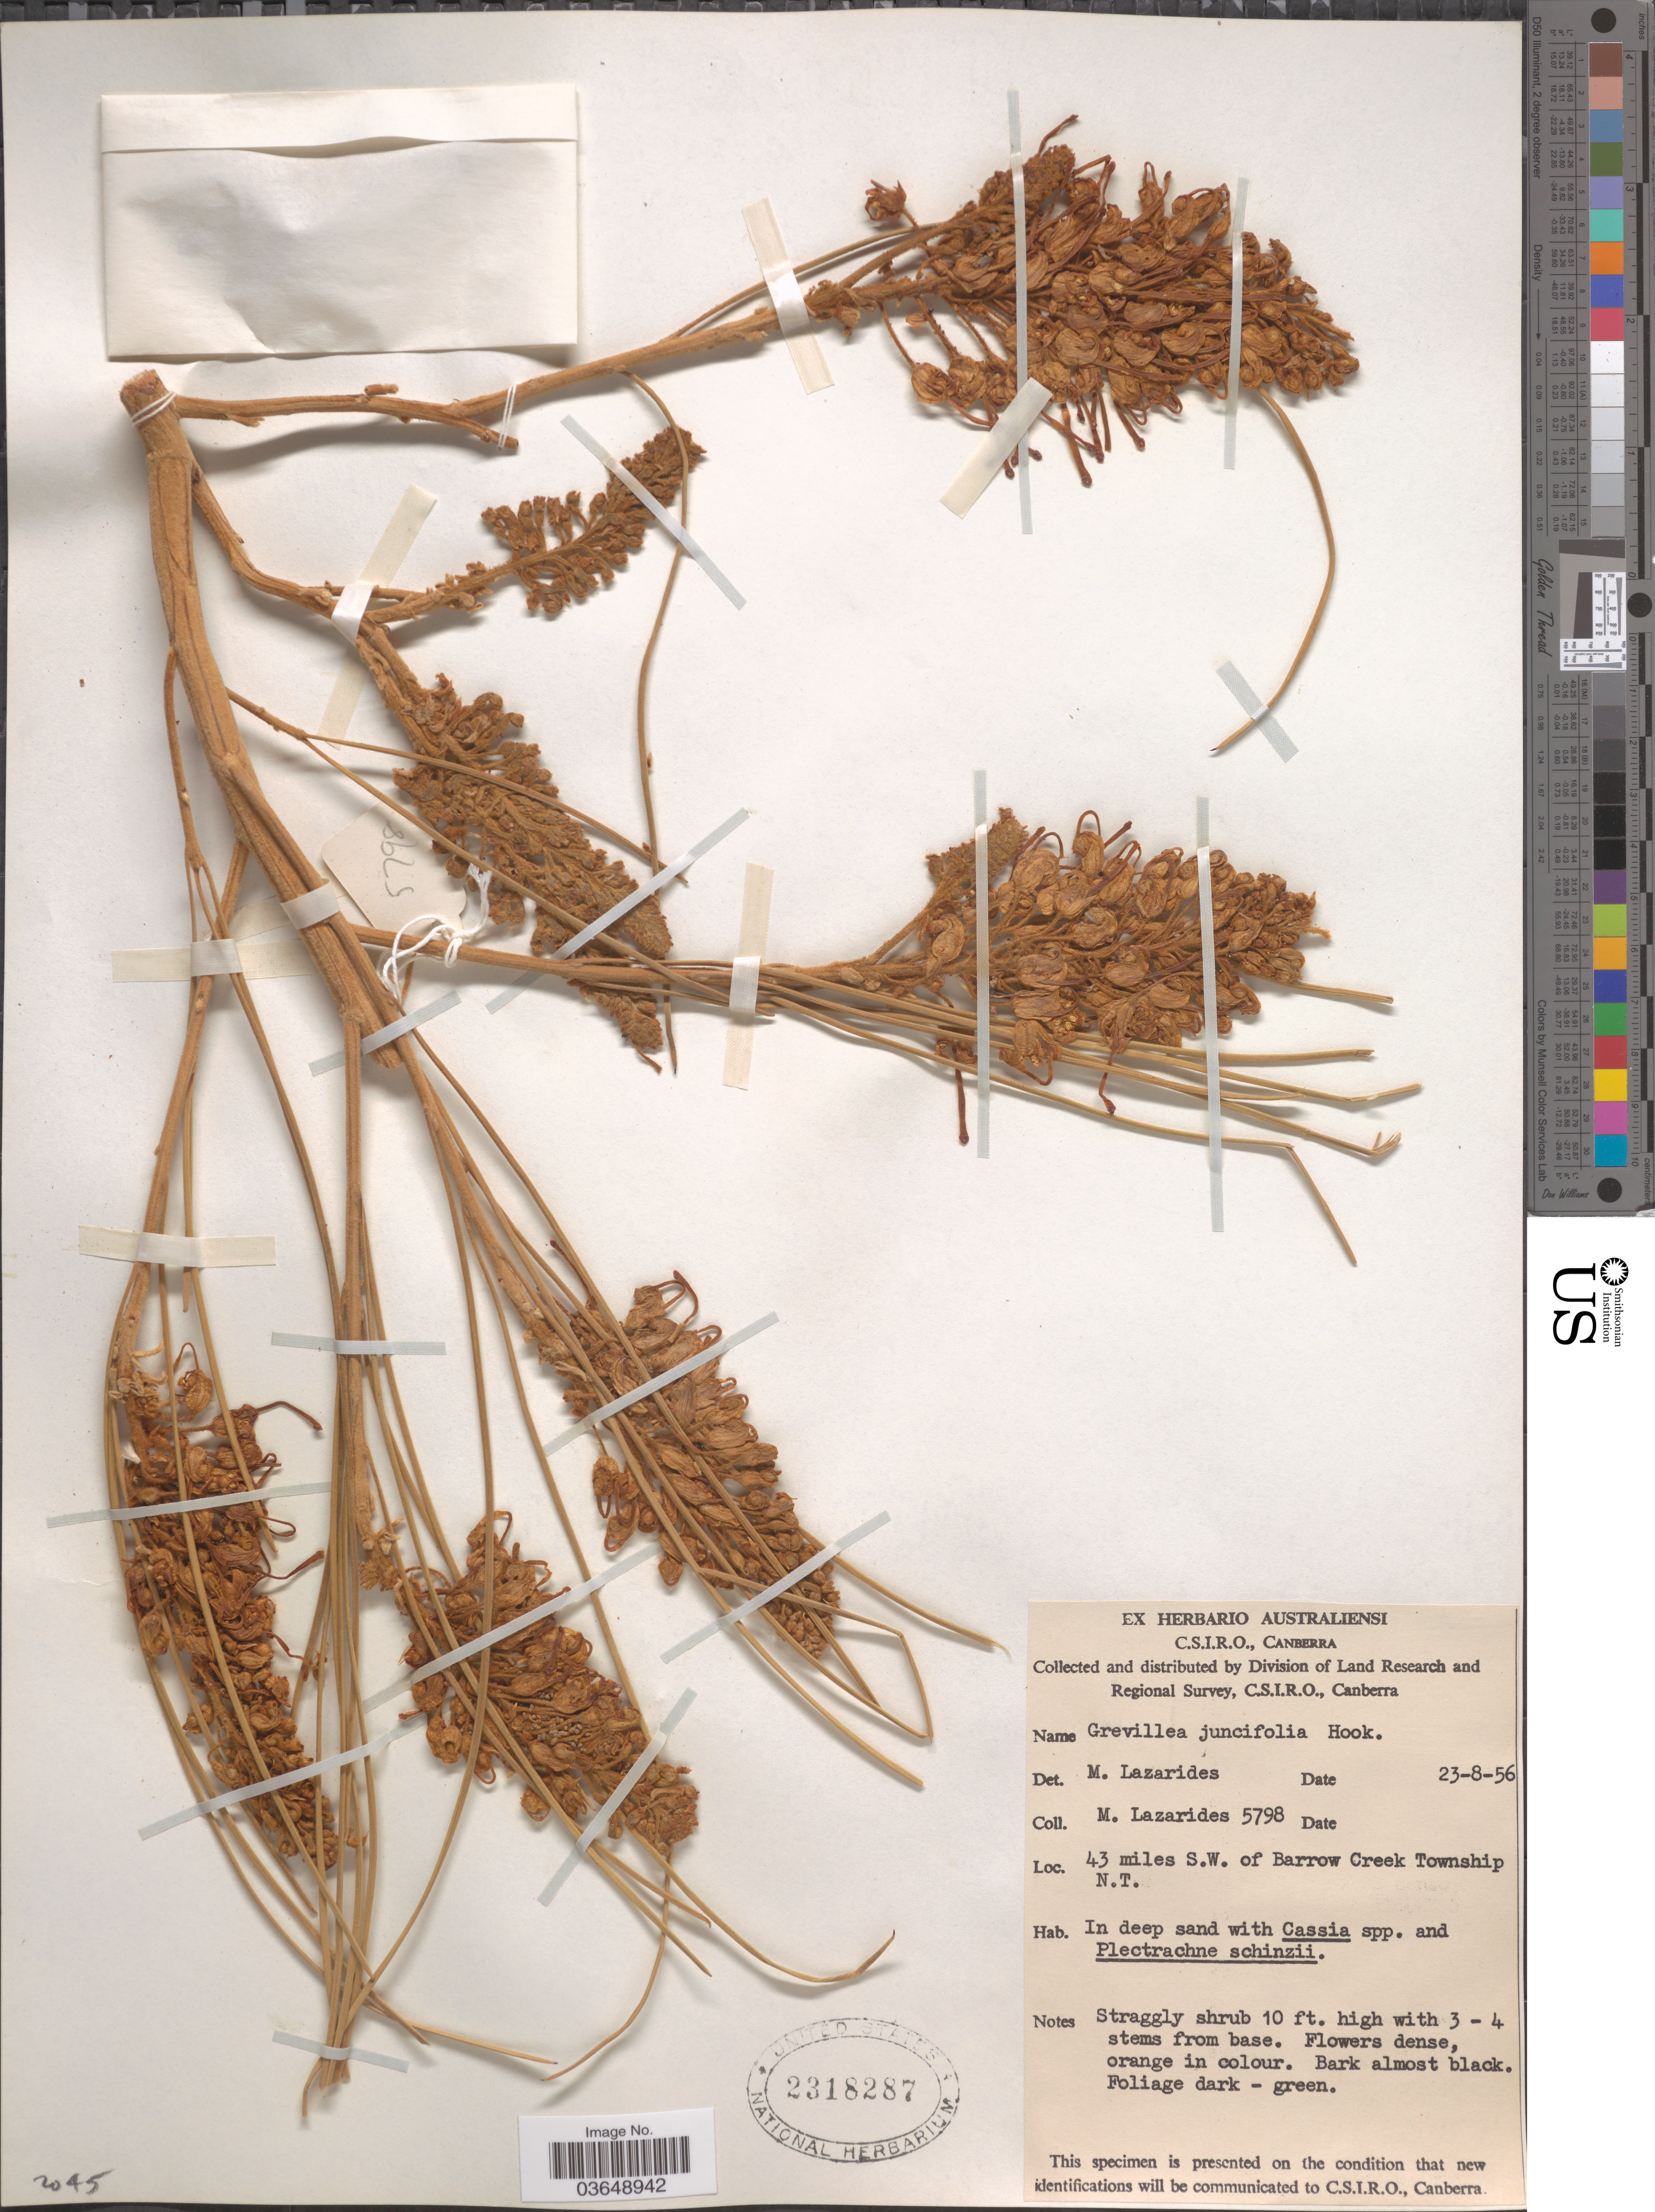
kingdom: Plantae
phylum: Tracheophyta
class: Magnoliopsida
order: Proteales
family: Proteaceae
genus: Grevillea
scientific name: Grevillea juncifolia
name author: Hook.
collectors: M. Lazarides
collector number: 5798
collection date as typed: Transcribed d/m/y: 23/8/56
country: Australia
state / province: Northern Territory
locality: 43 miles S.W. of Barrow Creek Township N.T.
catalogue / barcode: US 2318287